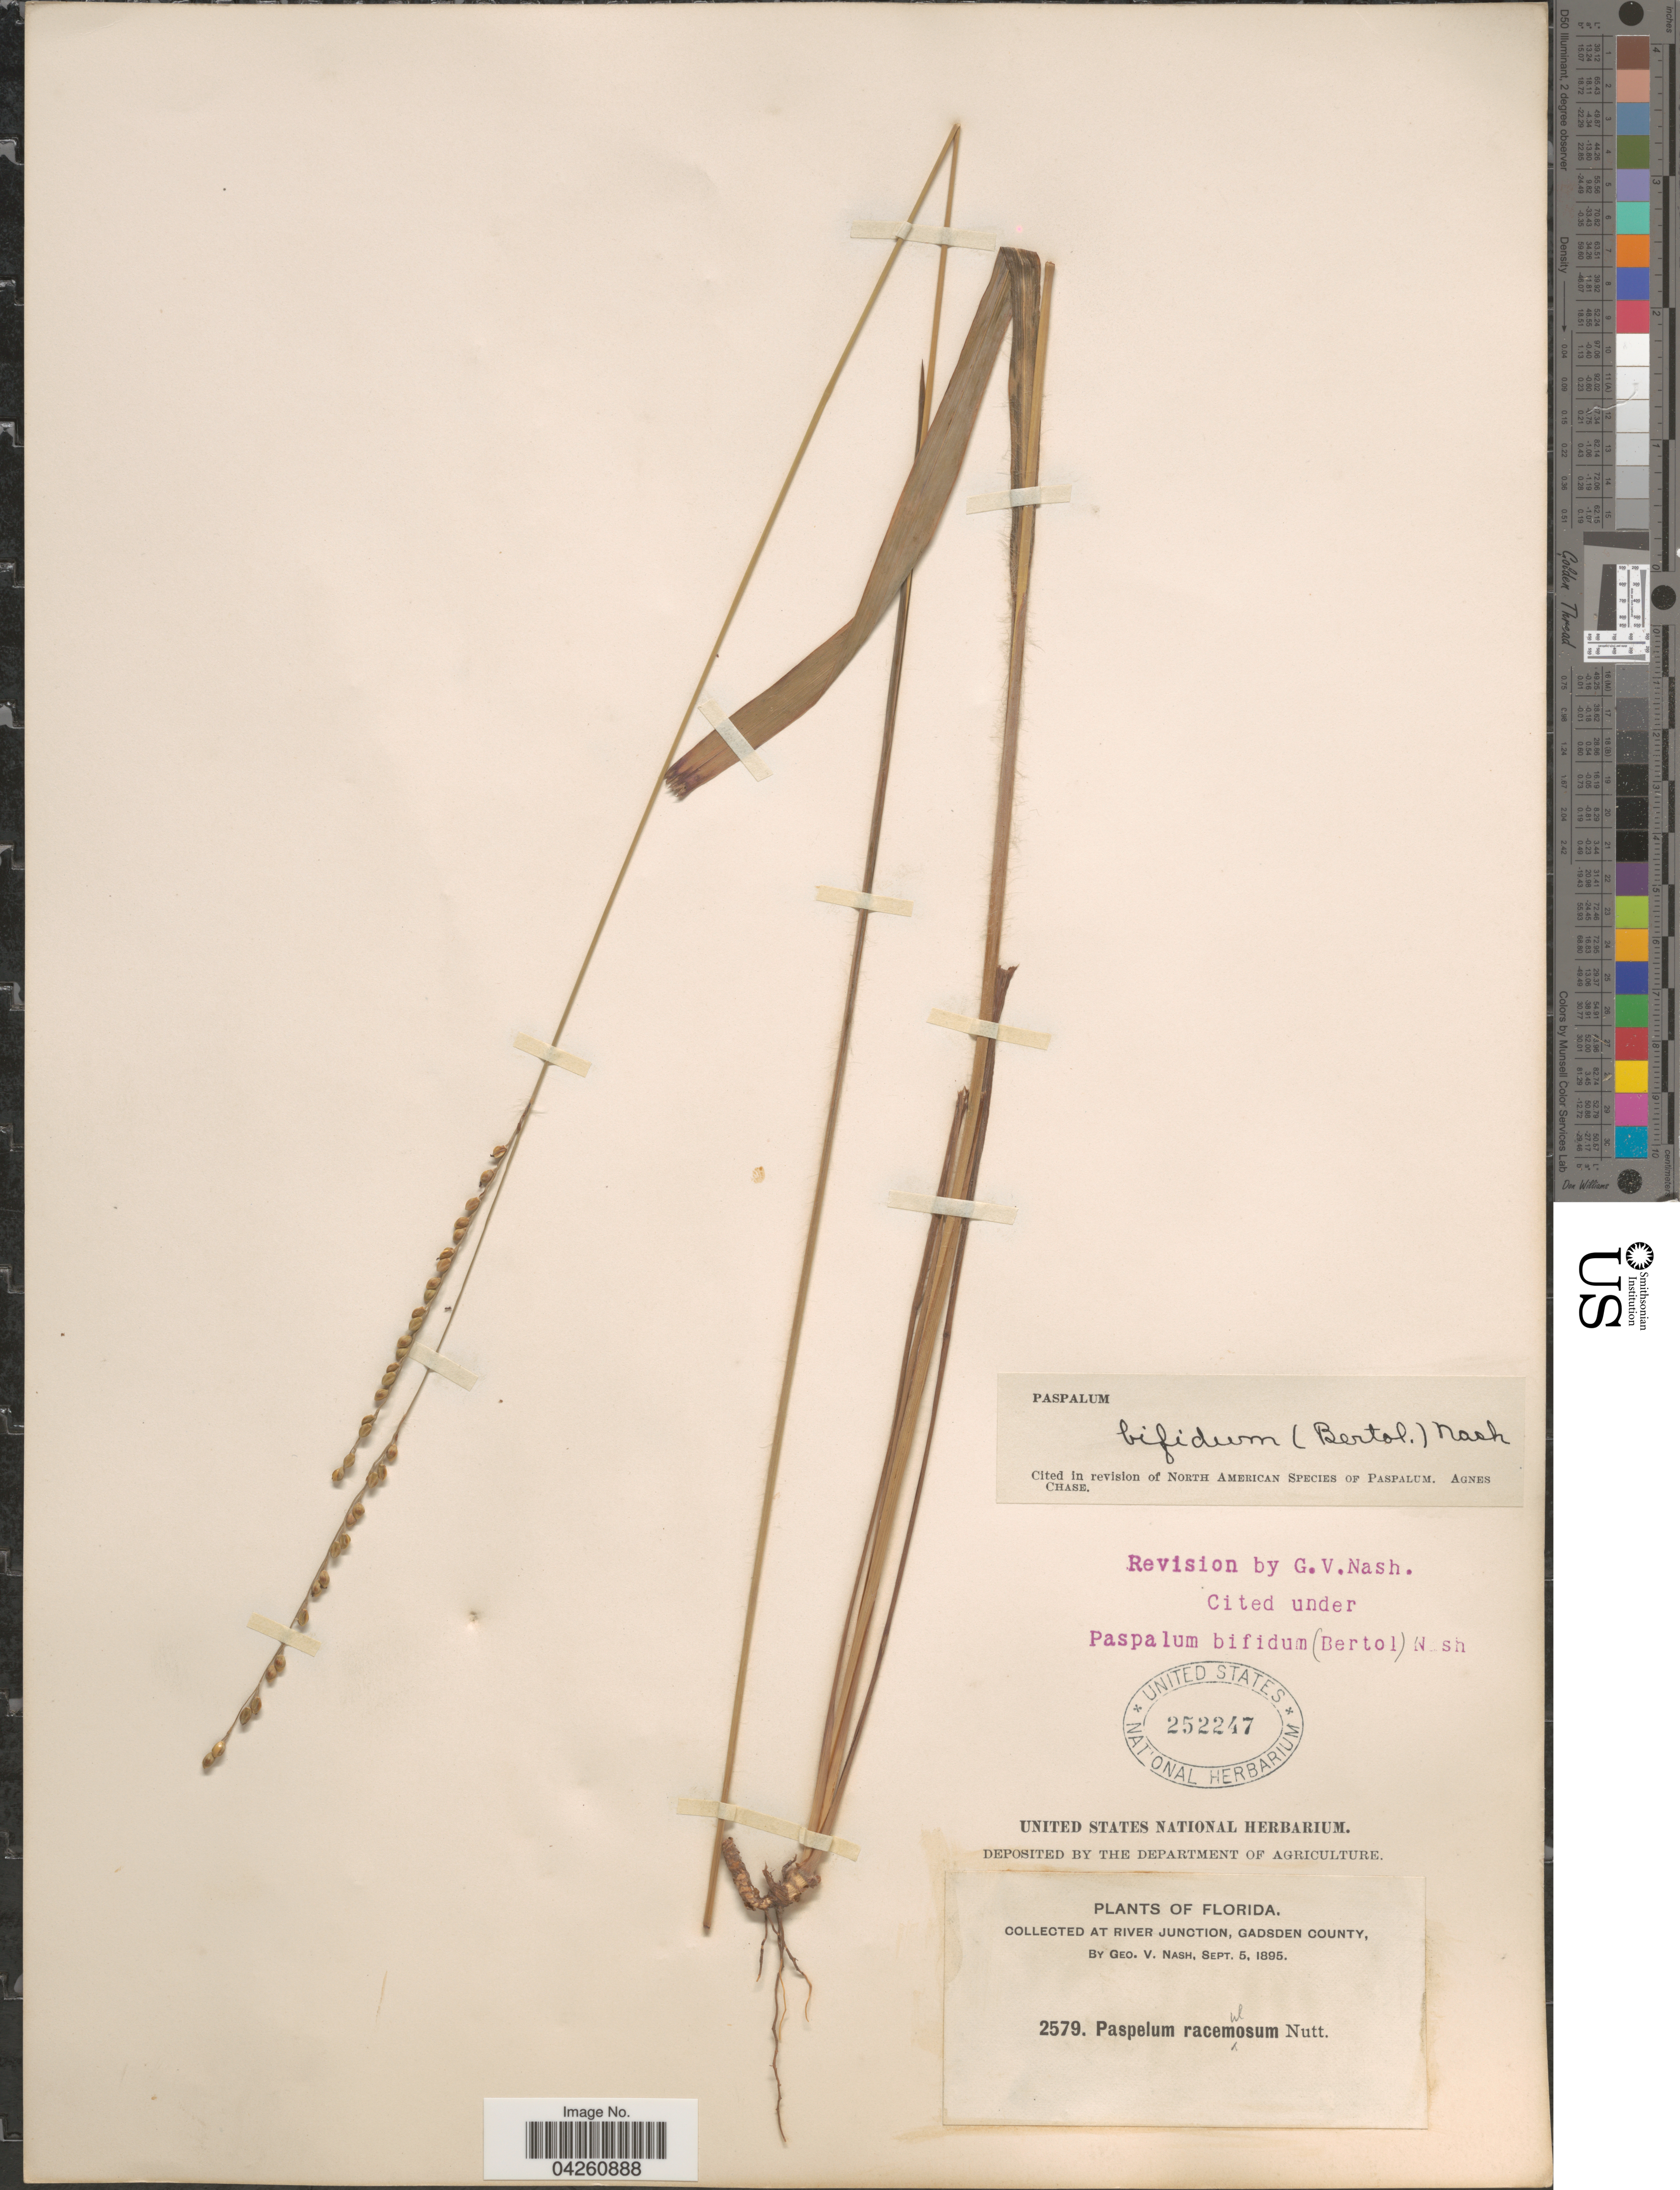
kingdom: Plantae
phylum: Tracheophyta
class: Liliopsida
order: Poales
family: Poaceae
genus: Paspalum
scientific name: Paspalum bifidum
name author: (Bertol.) Nash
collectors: G. V. Nash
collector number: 2579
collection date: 1895-09-05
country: United States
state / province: Florida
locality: At River Junction, Gadsden County.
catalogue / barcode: US 252247